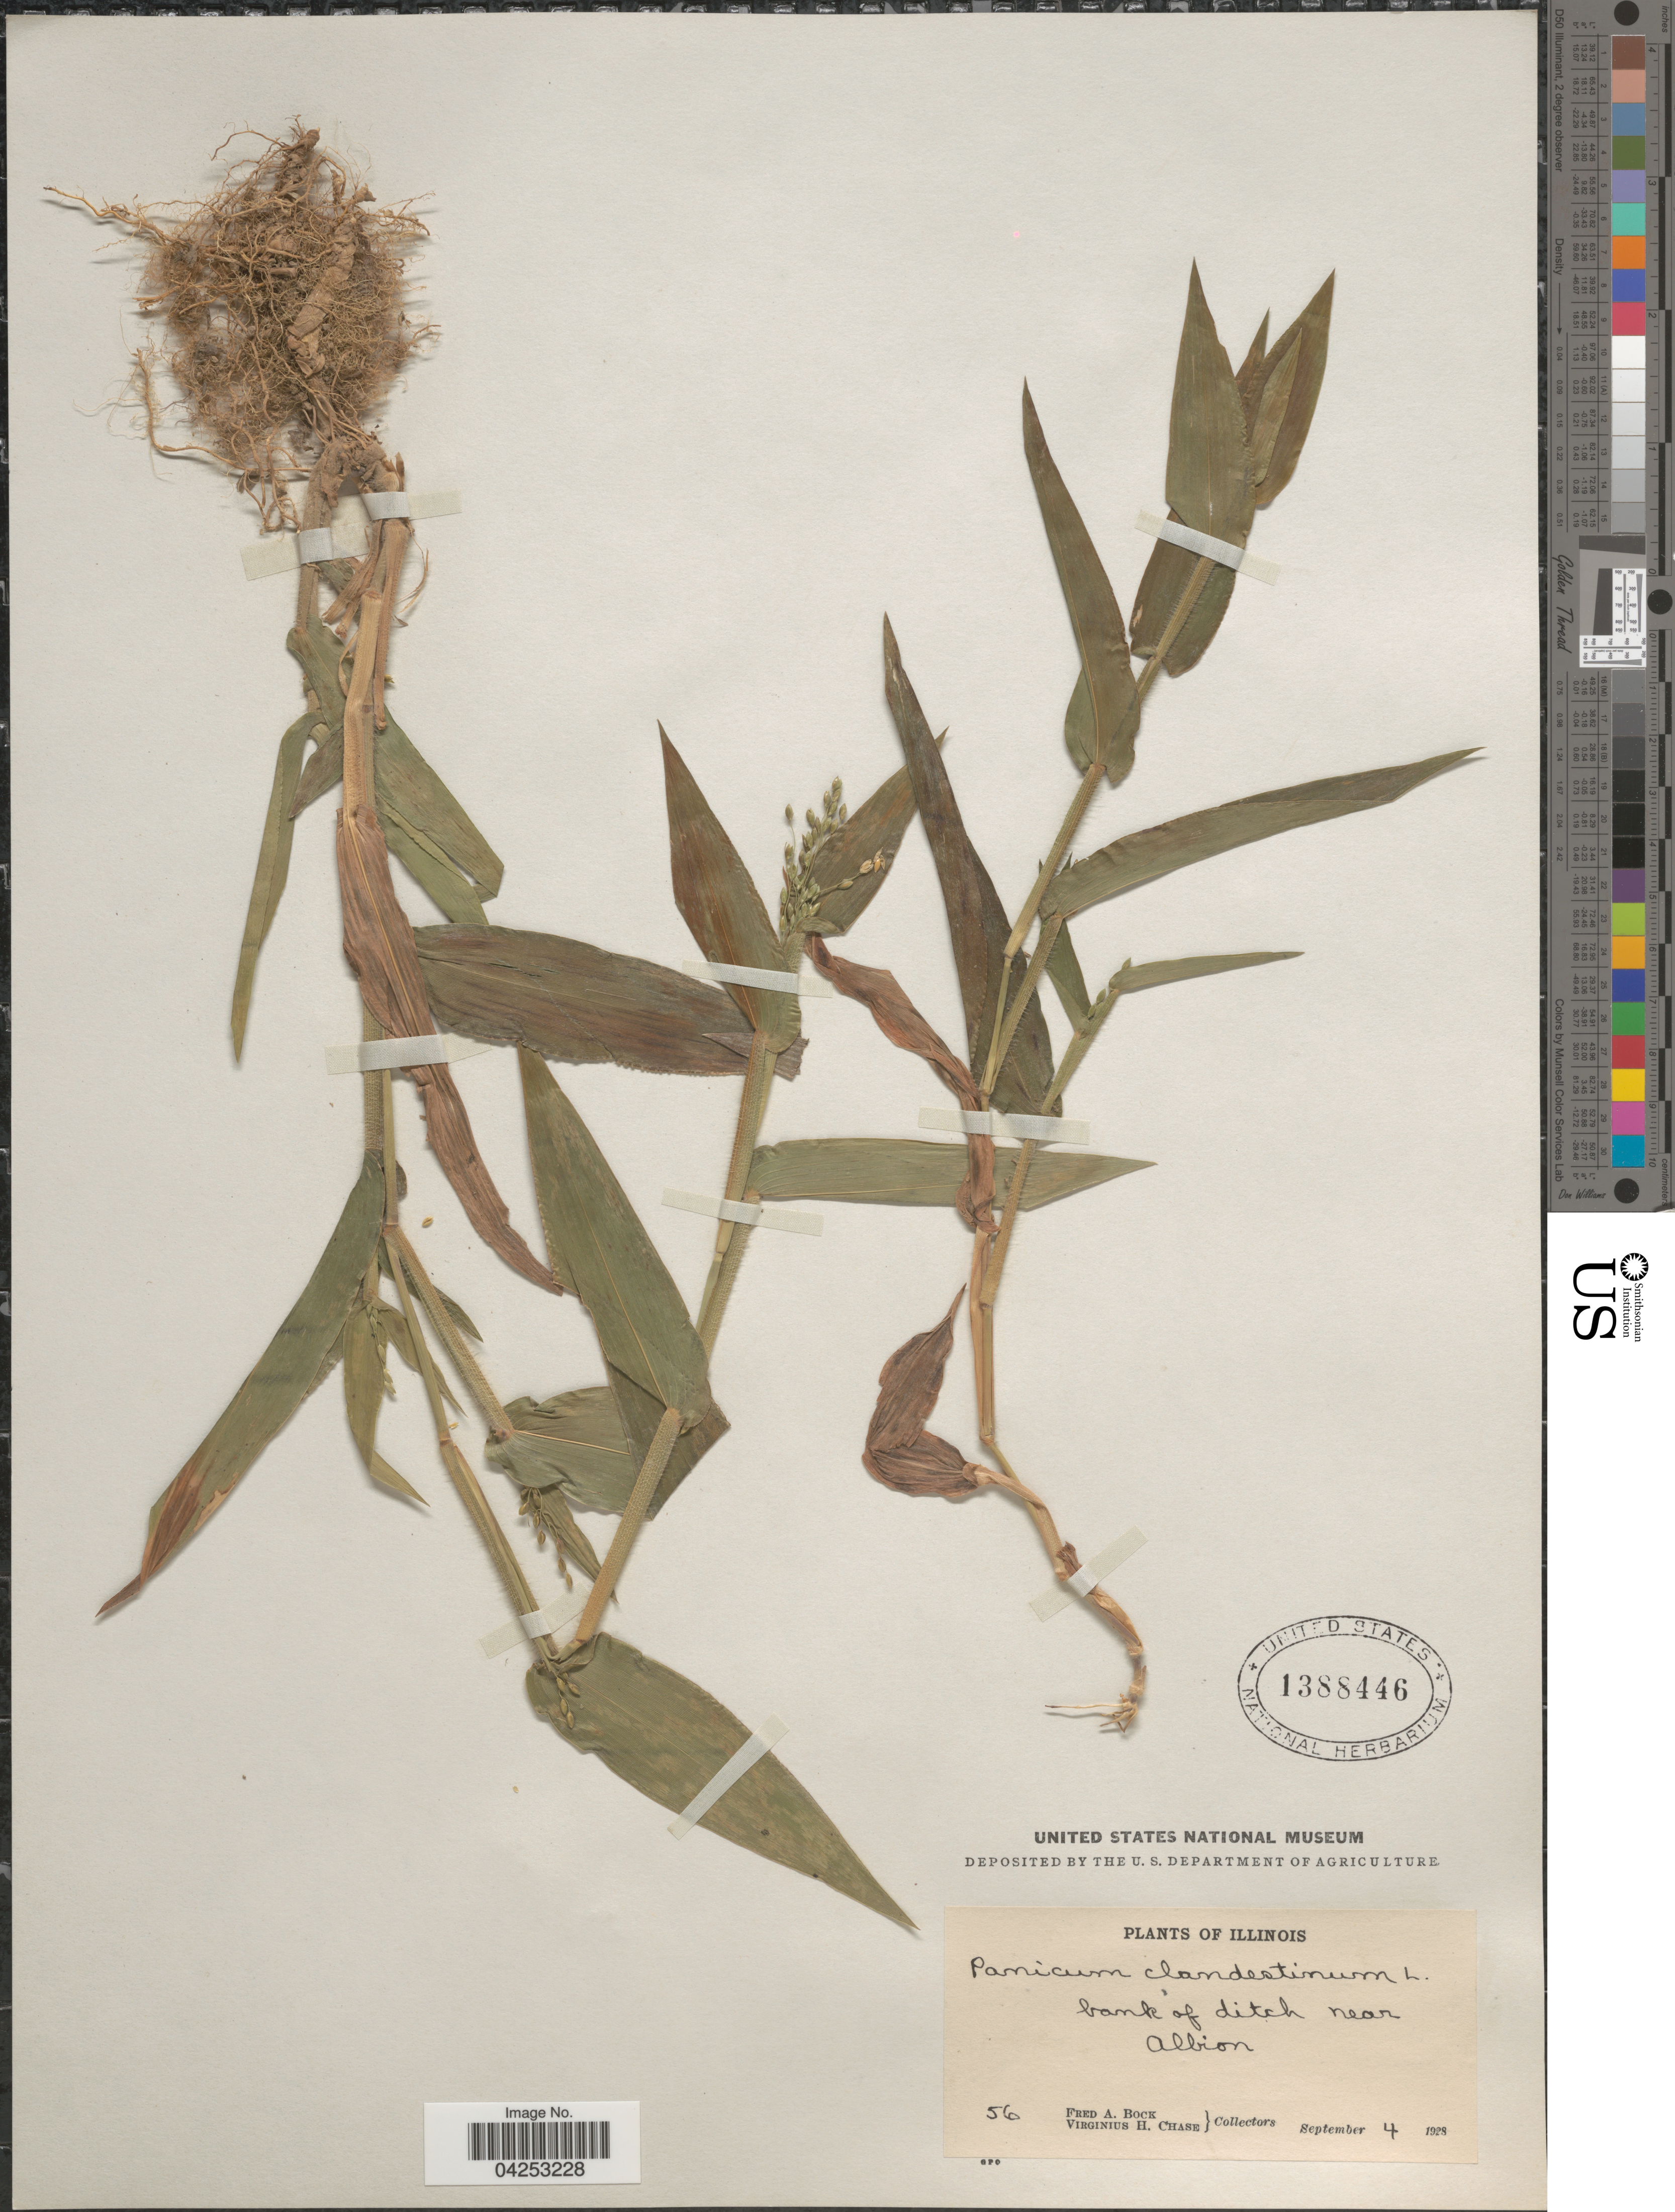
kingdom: Plantae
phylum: Tracheophyta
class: Liliopsida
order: Poales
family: Poaceae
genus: Dichanthelium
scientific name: Dichanthelium clandestinum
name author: (L.) Gould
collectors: F. Bock & V. H. Chase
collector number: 56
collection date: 1928-09-04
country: United States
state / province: Illinois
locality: Bank of ditch near Albion.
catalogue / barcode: US 1388446